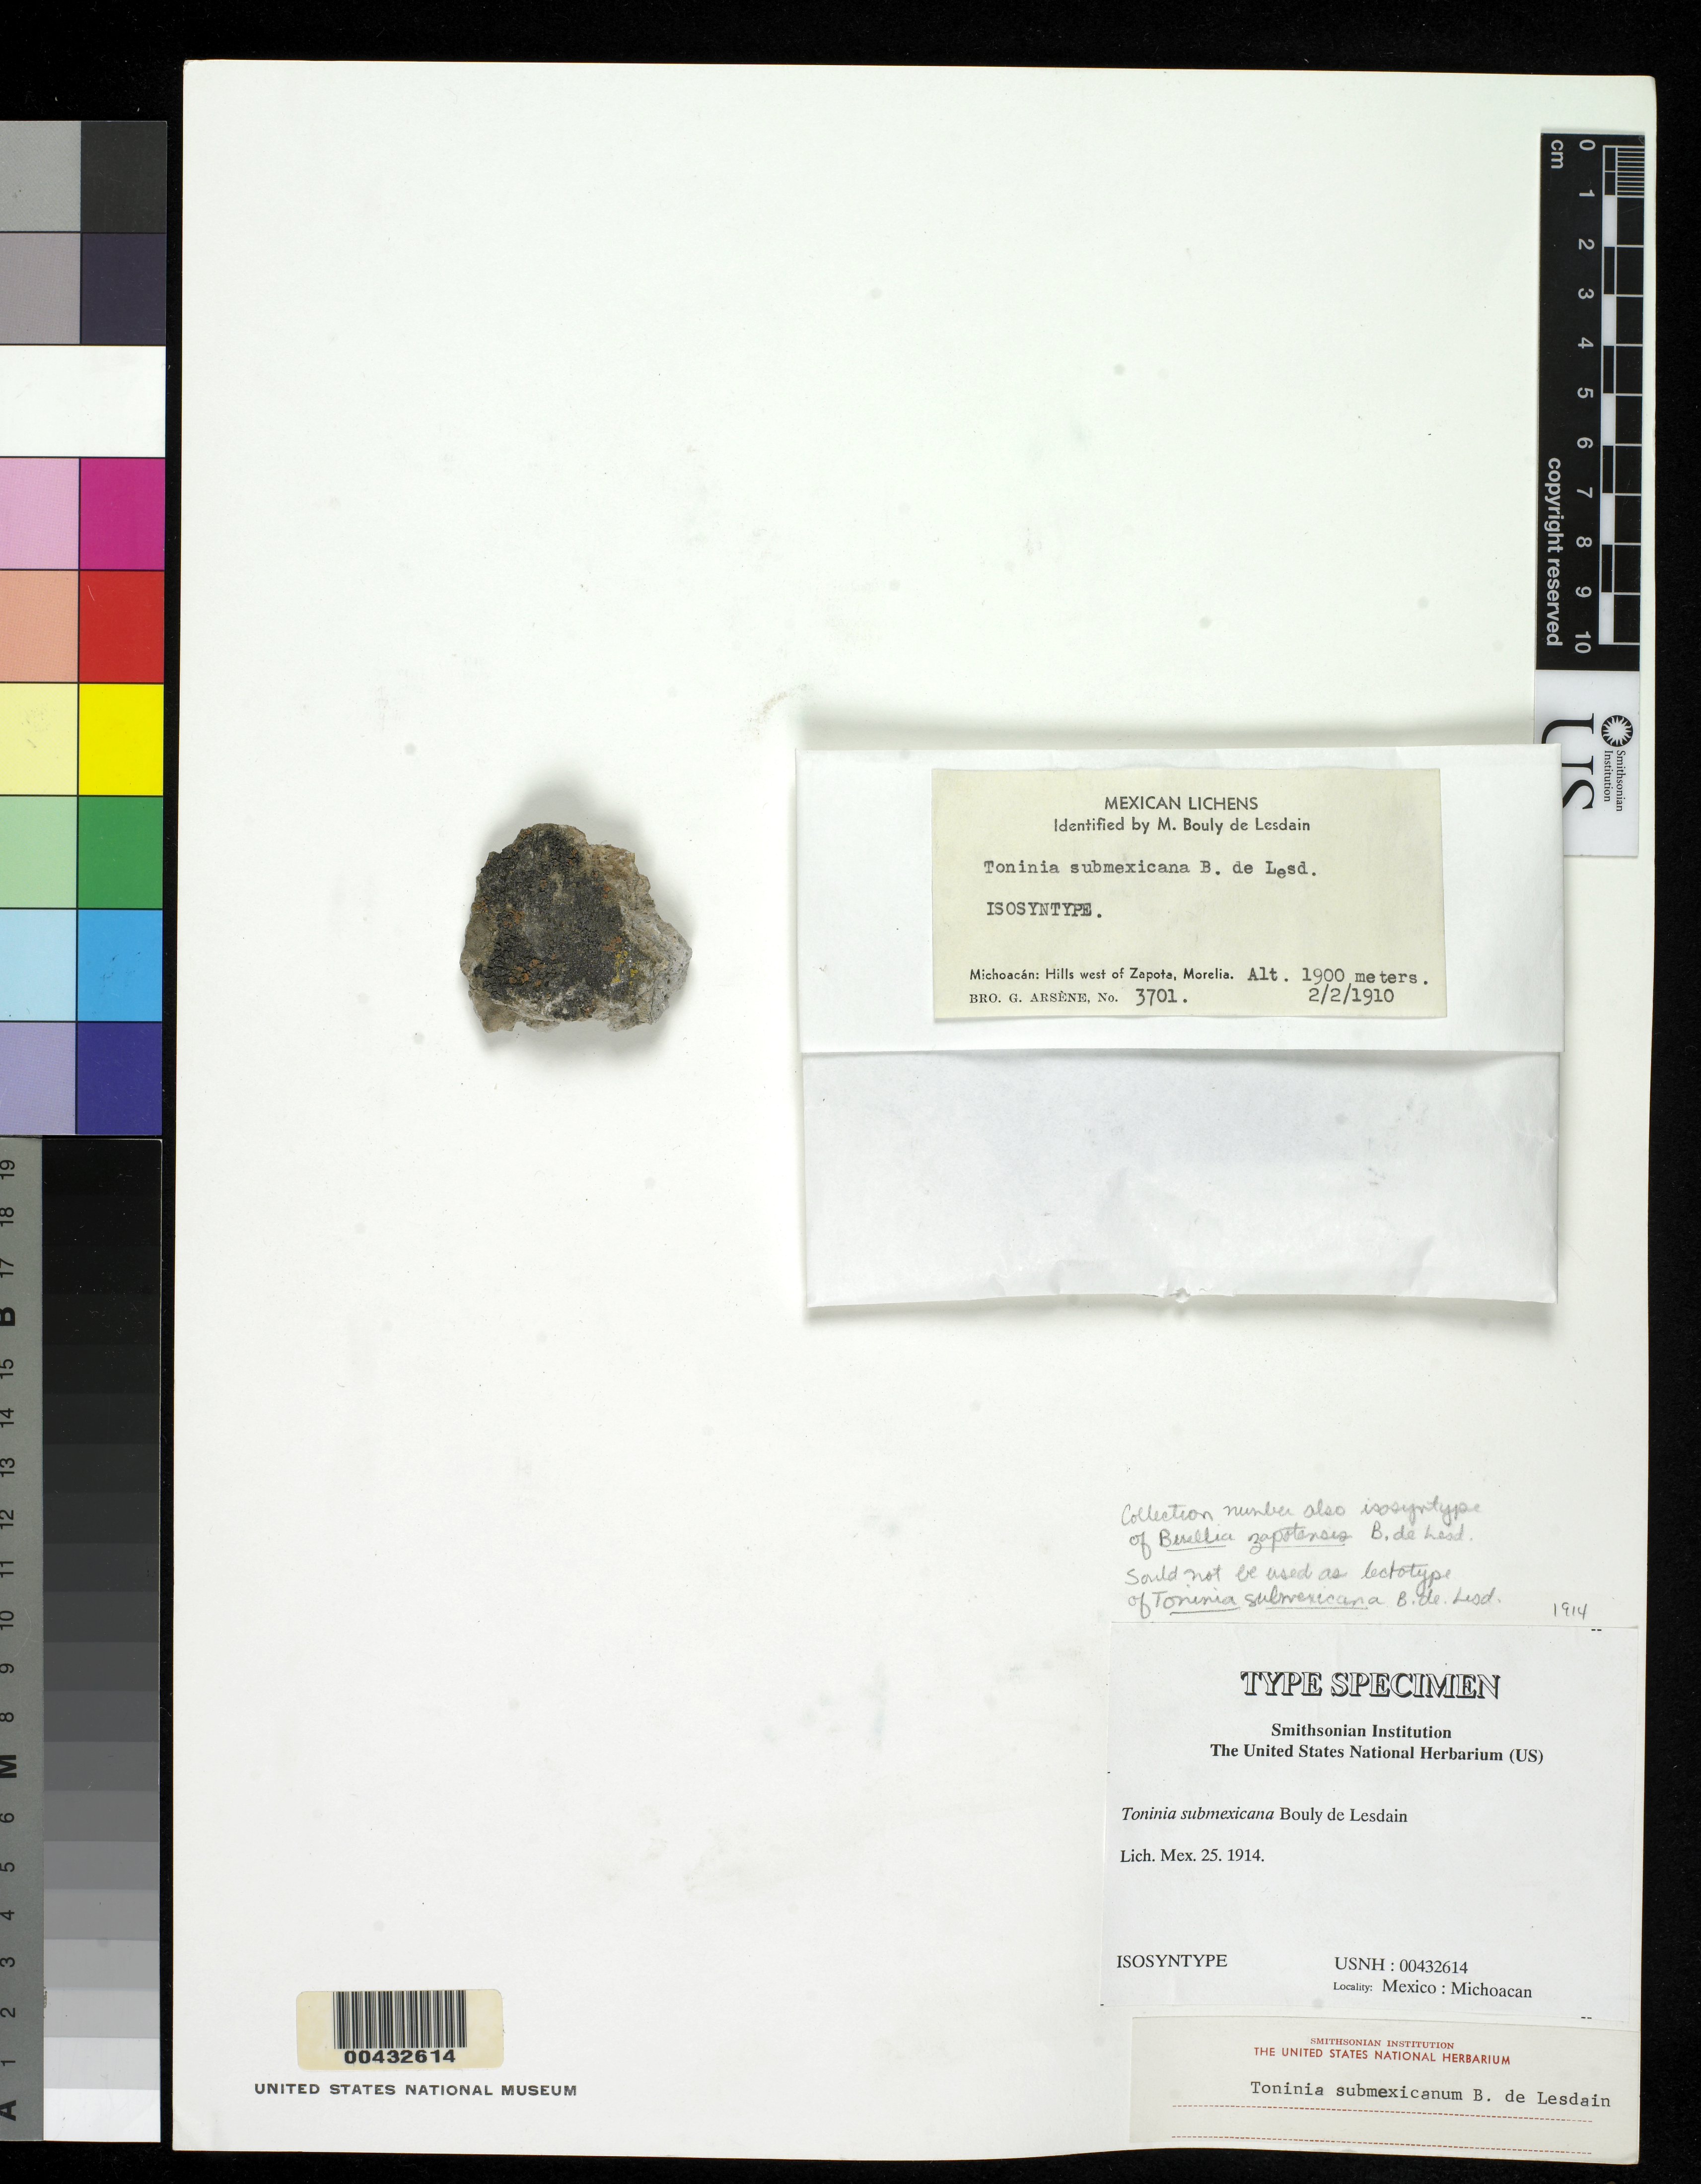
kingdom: Fungi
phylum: Ascomycota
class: Lecanoromycetes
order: Lecanorales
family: Ramalinaceae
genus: Toninia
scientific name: Toninia submexicana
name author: B. de Lesd.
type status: Isosyntype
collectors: Bro. G. Arsène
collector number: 3701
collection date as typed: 02 Feb 1910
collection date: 1910-02-02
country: Mexico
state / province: Michoacán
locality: Hills W of Zapota, Morelia.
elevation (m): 1900